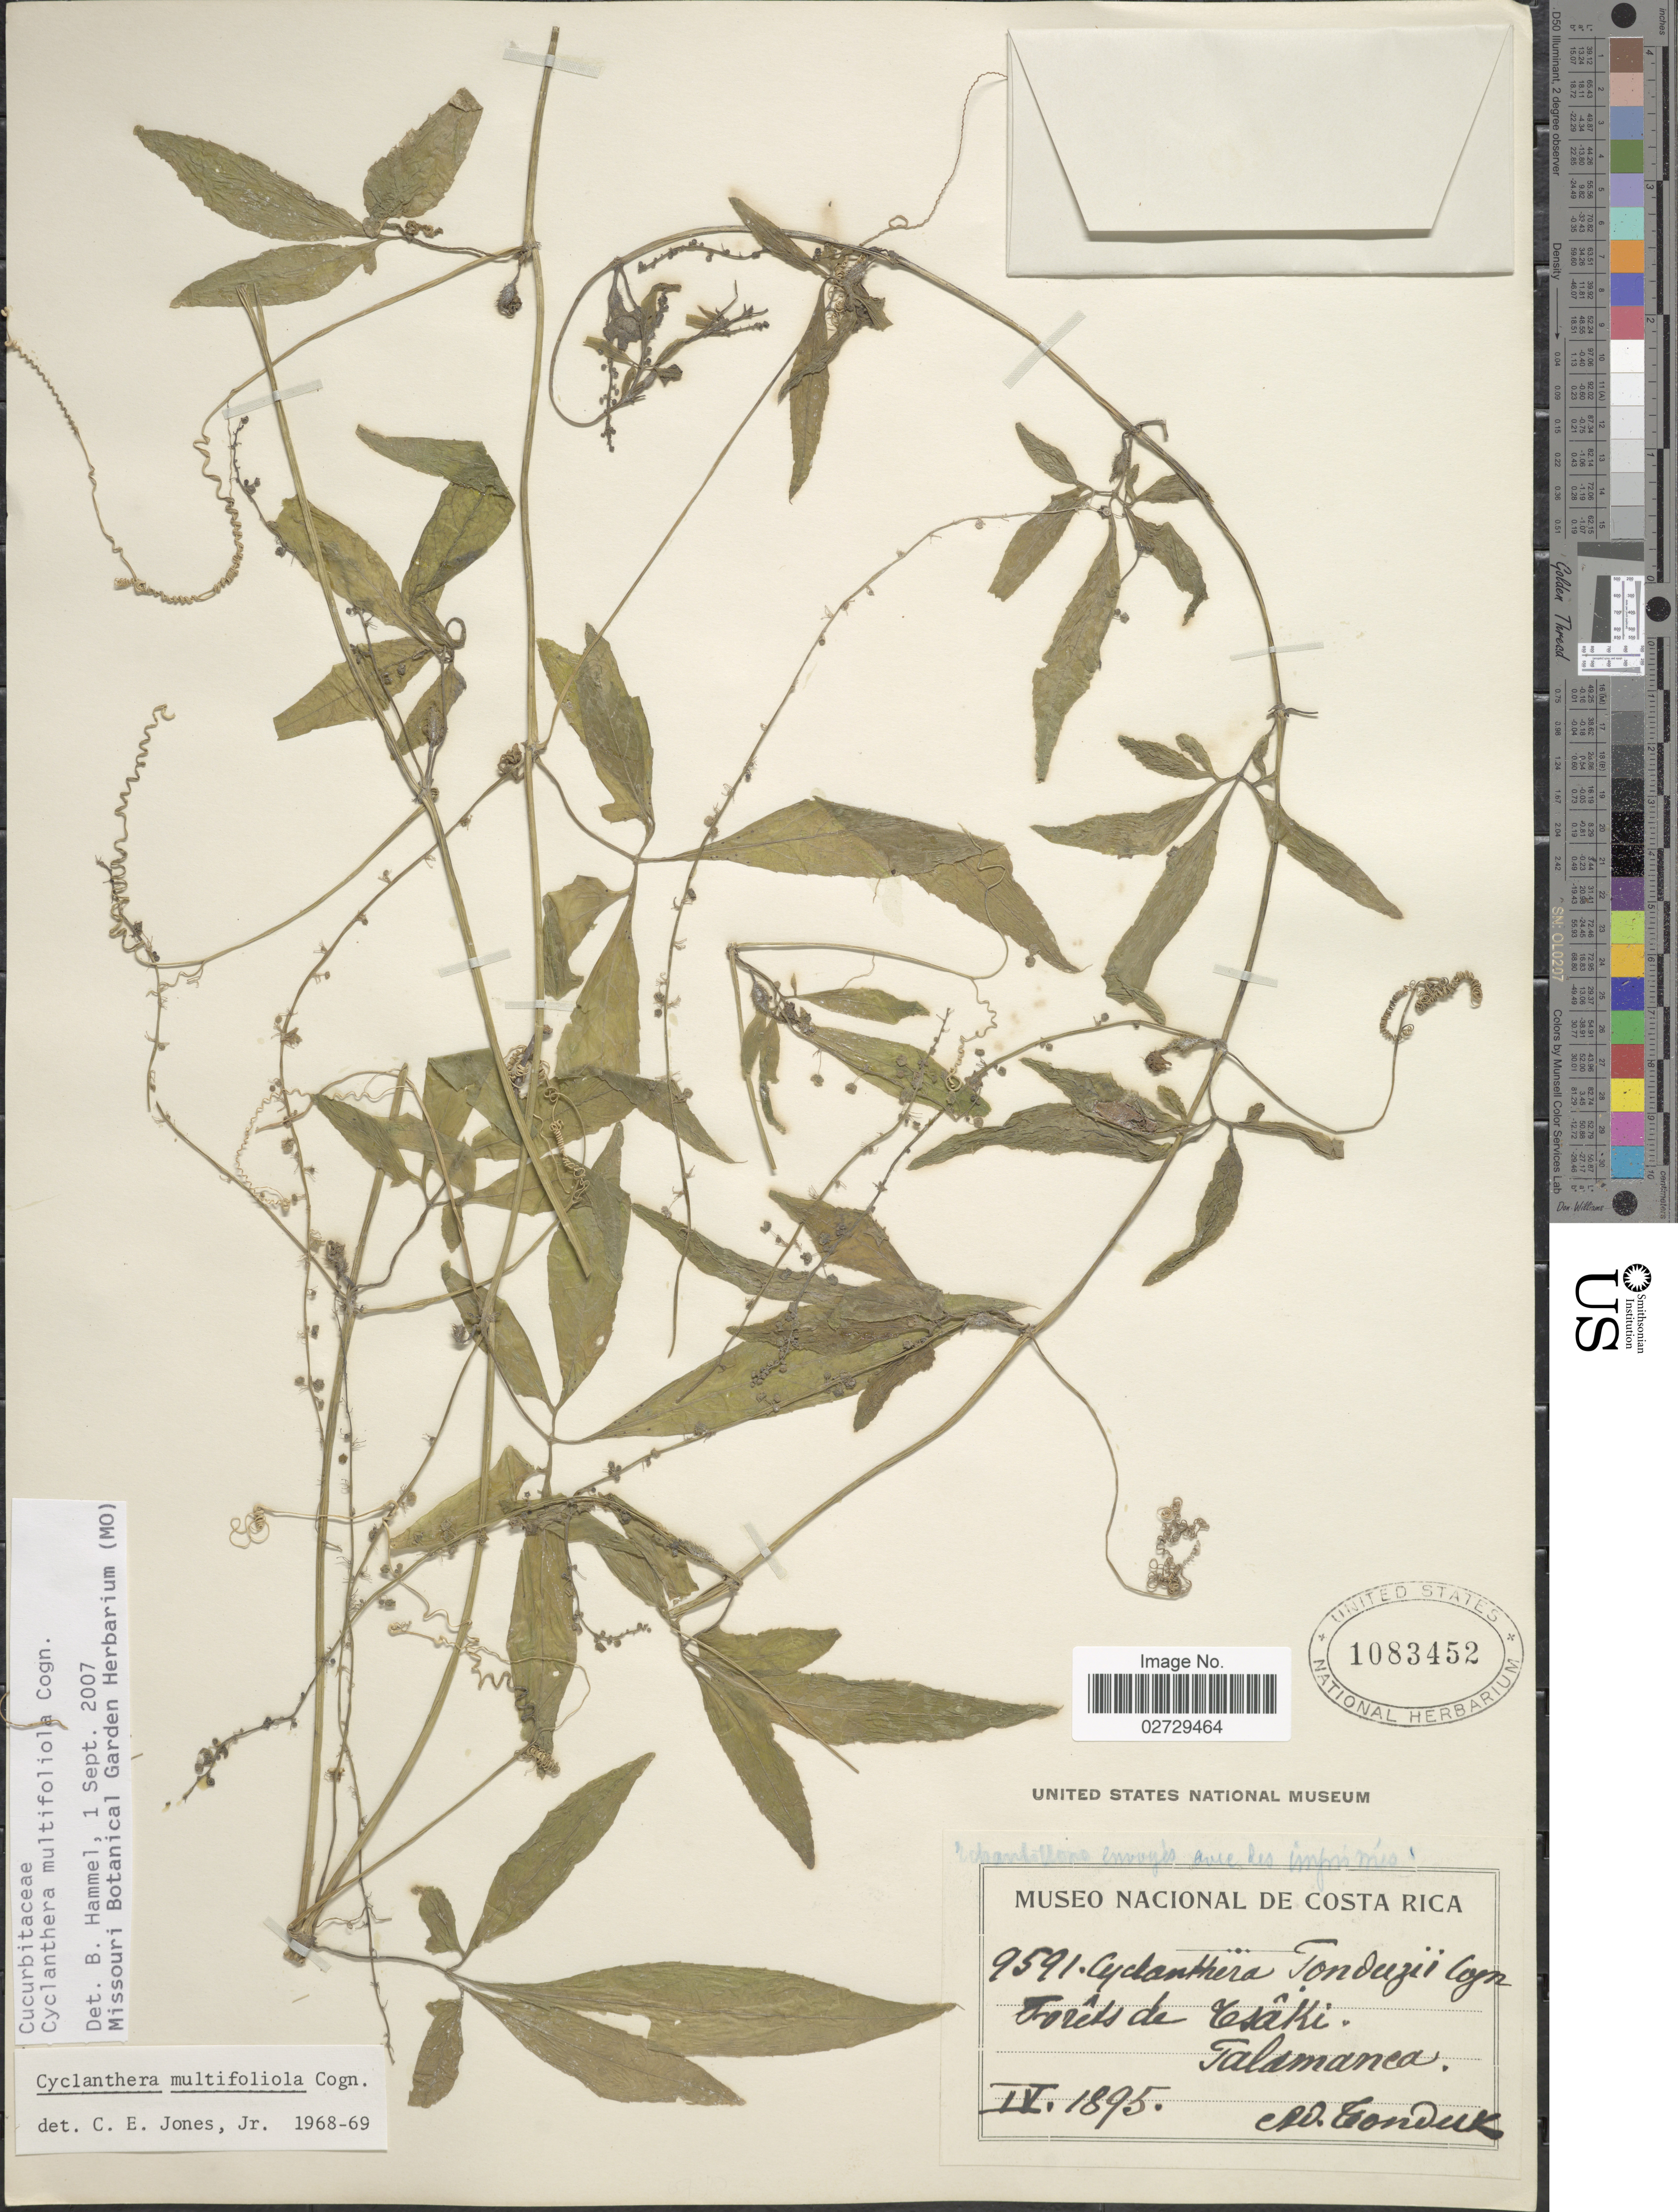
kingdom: Plantae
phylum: Tracheophyta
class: Magnoliopsida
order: Cucurbitales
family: Cucurbitaceae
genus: Cyclanthera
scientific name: Cyclanthera multifoliolata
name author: Cogn.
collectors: A. Tonduz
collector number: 9591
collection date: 1895-04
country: Costa Rica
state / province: Limón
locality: Forets de Tsaki. Talamanca.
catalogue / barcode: US 1083452